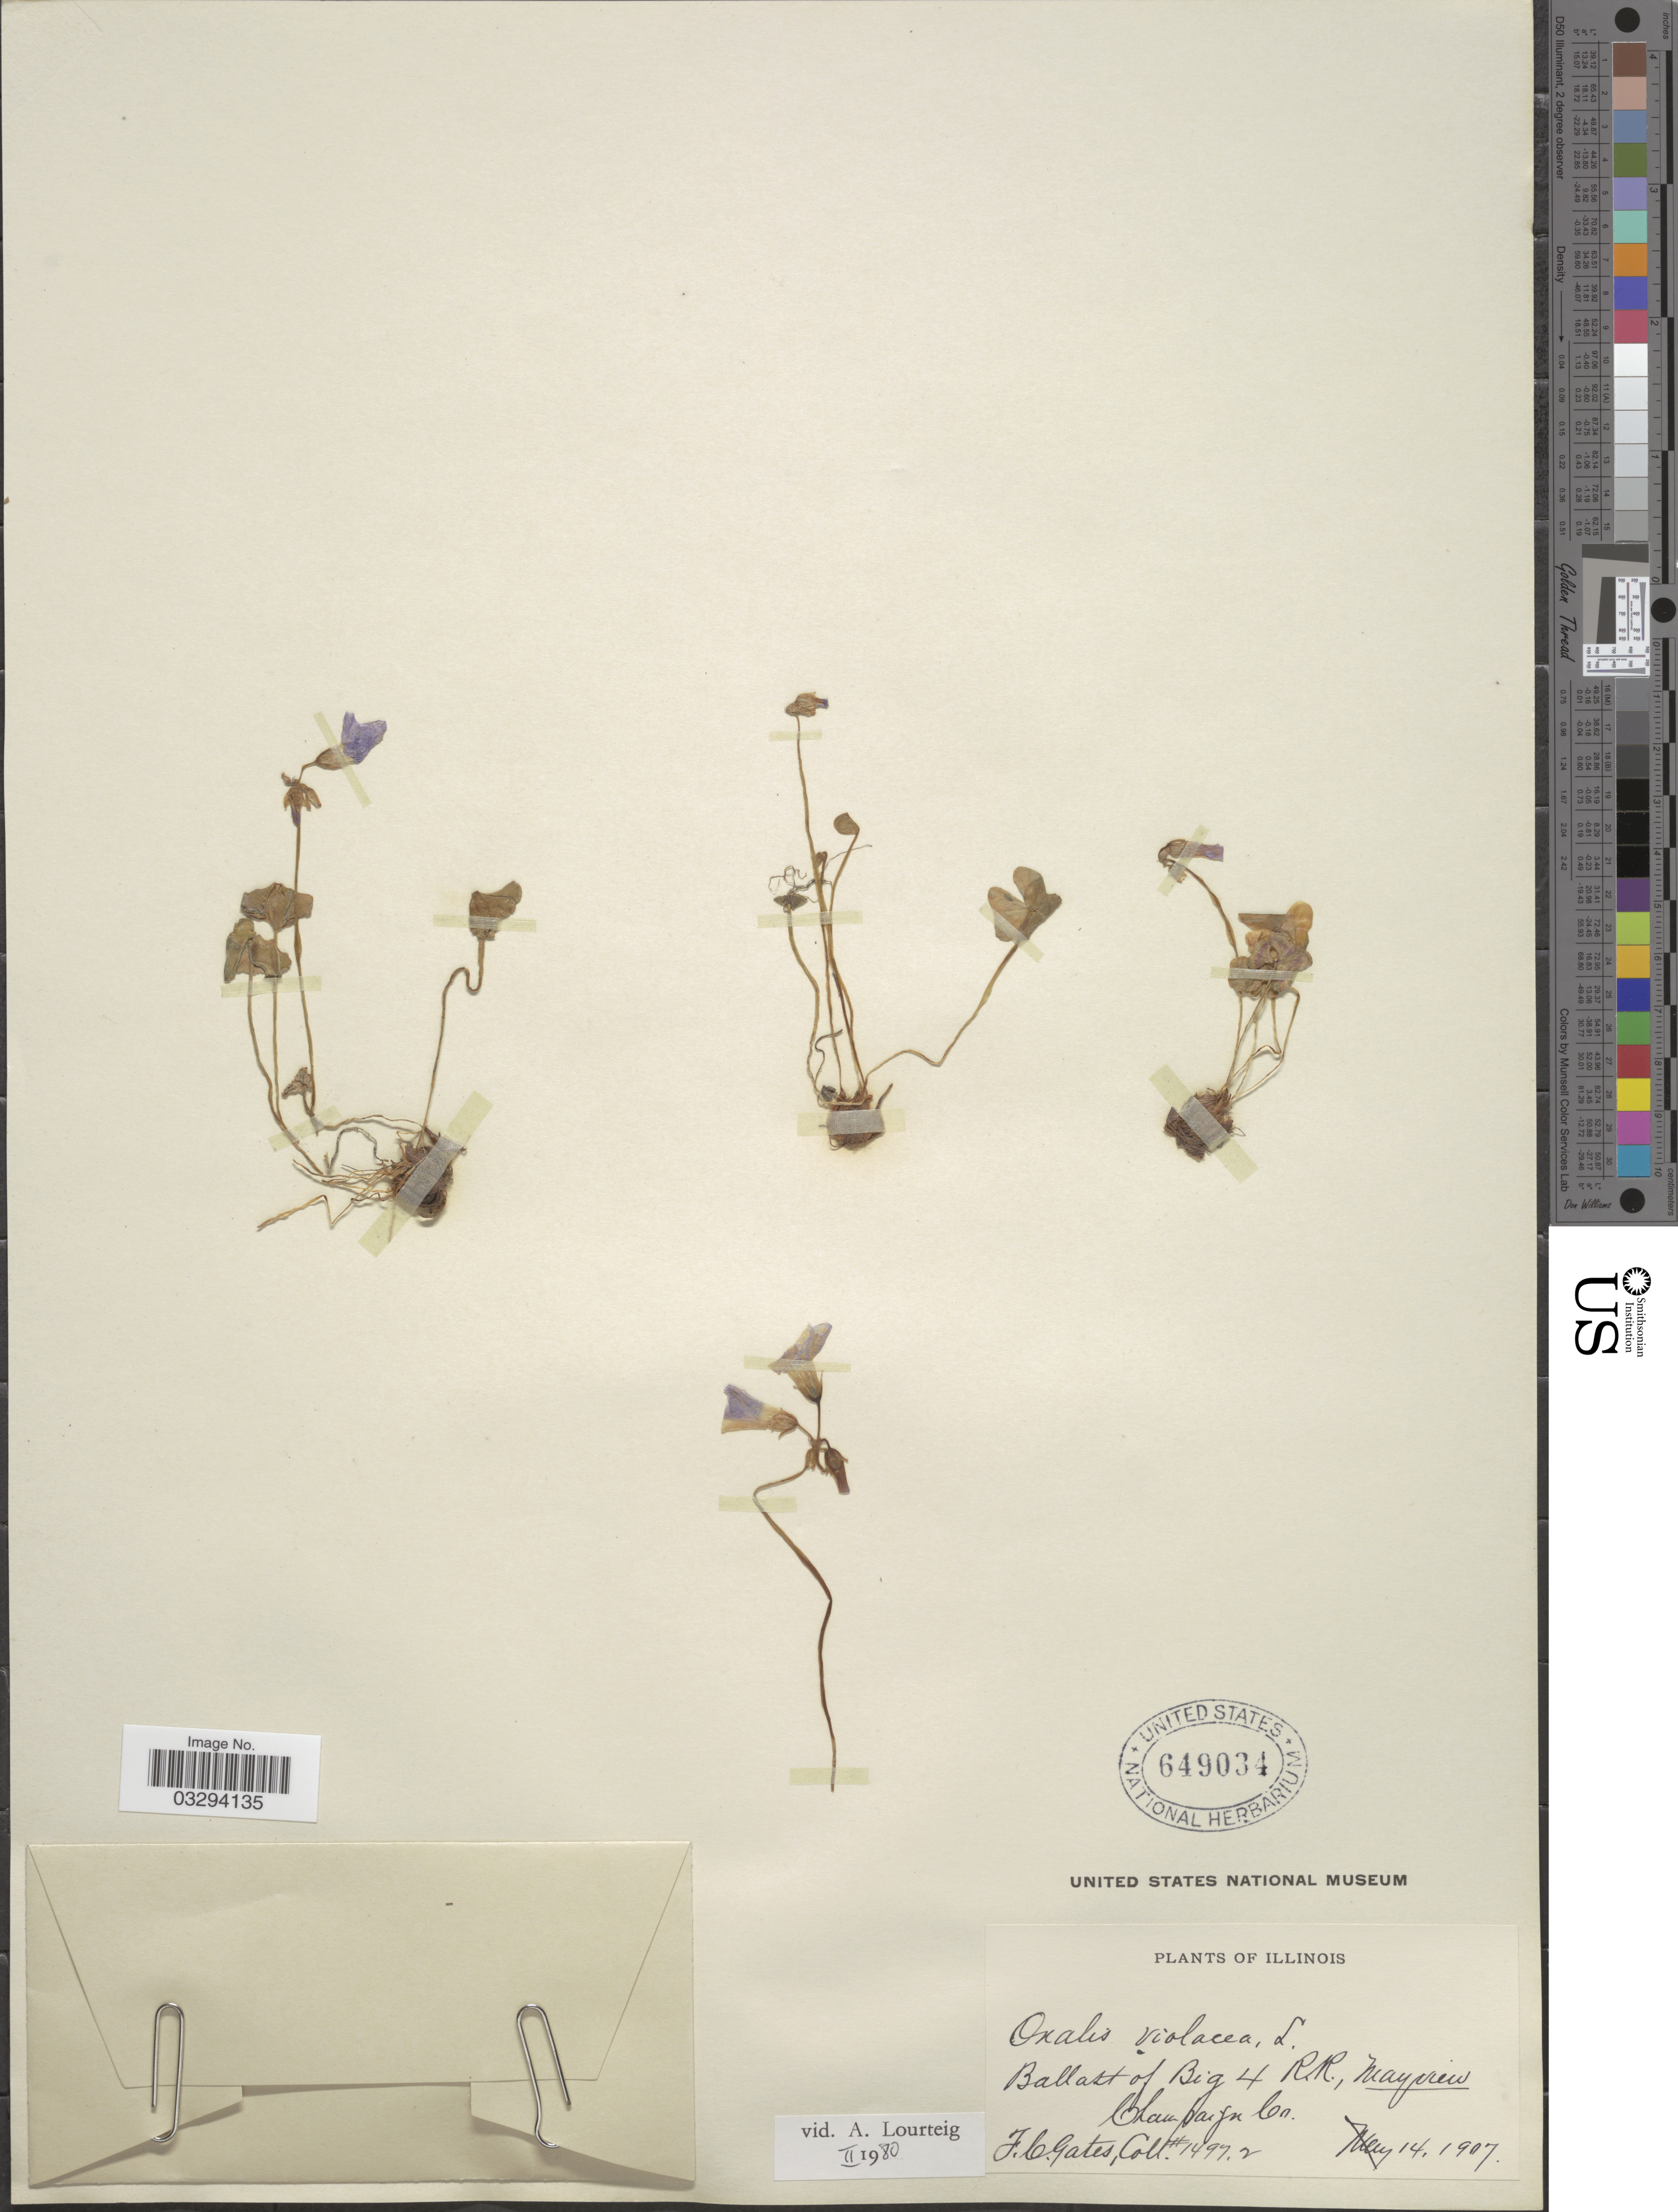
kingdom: Plantae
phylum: Tracheophyta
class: Magnoliopsida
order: Oxalidales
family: Oxalidaceae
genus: Oxalis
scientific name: Oxalis violacea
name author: L.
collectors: F. C. Gates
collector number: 14972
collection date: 1907-05-14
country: United States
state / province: Illinois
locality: Ballast of Big 4 R.R., Champaign Co.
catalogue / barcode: US 649034